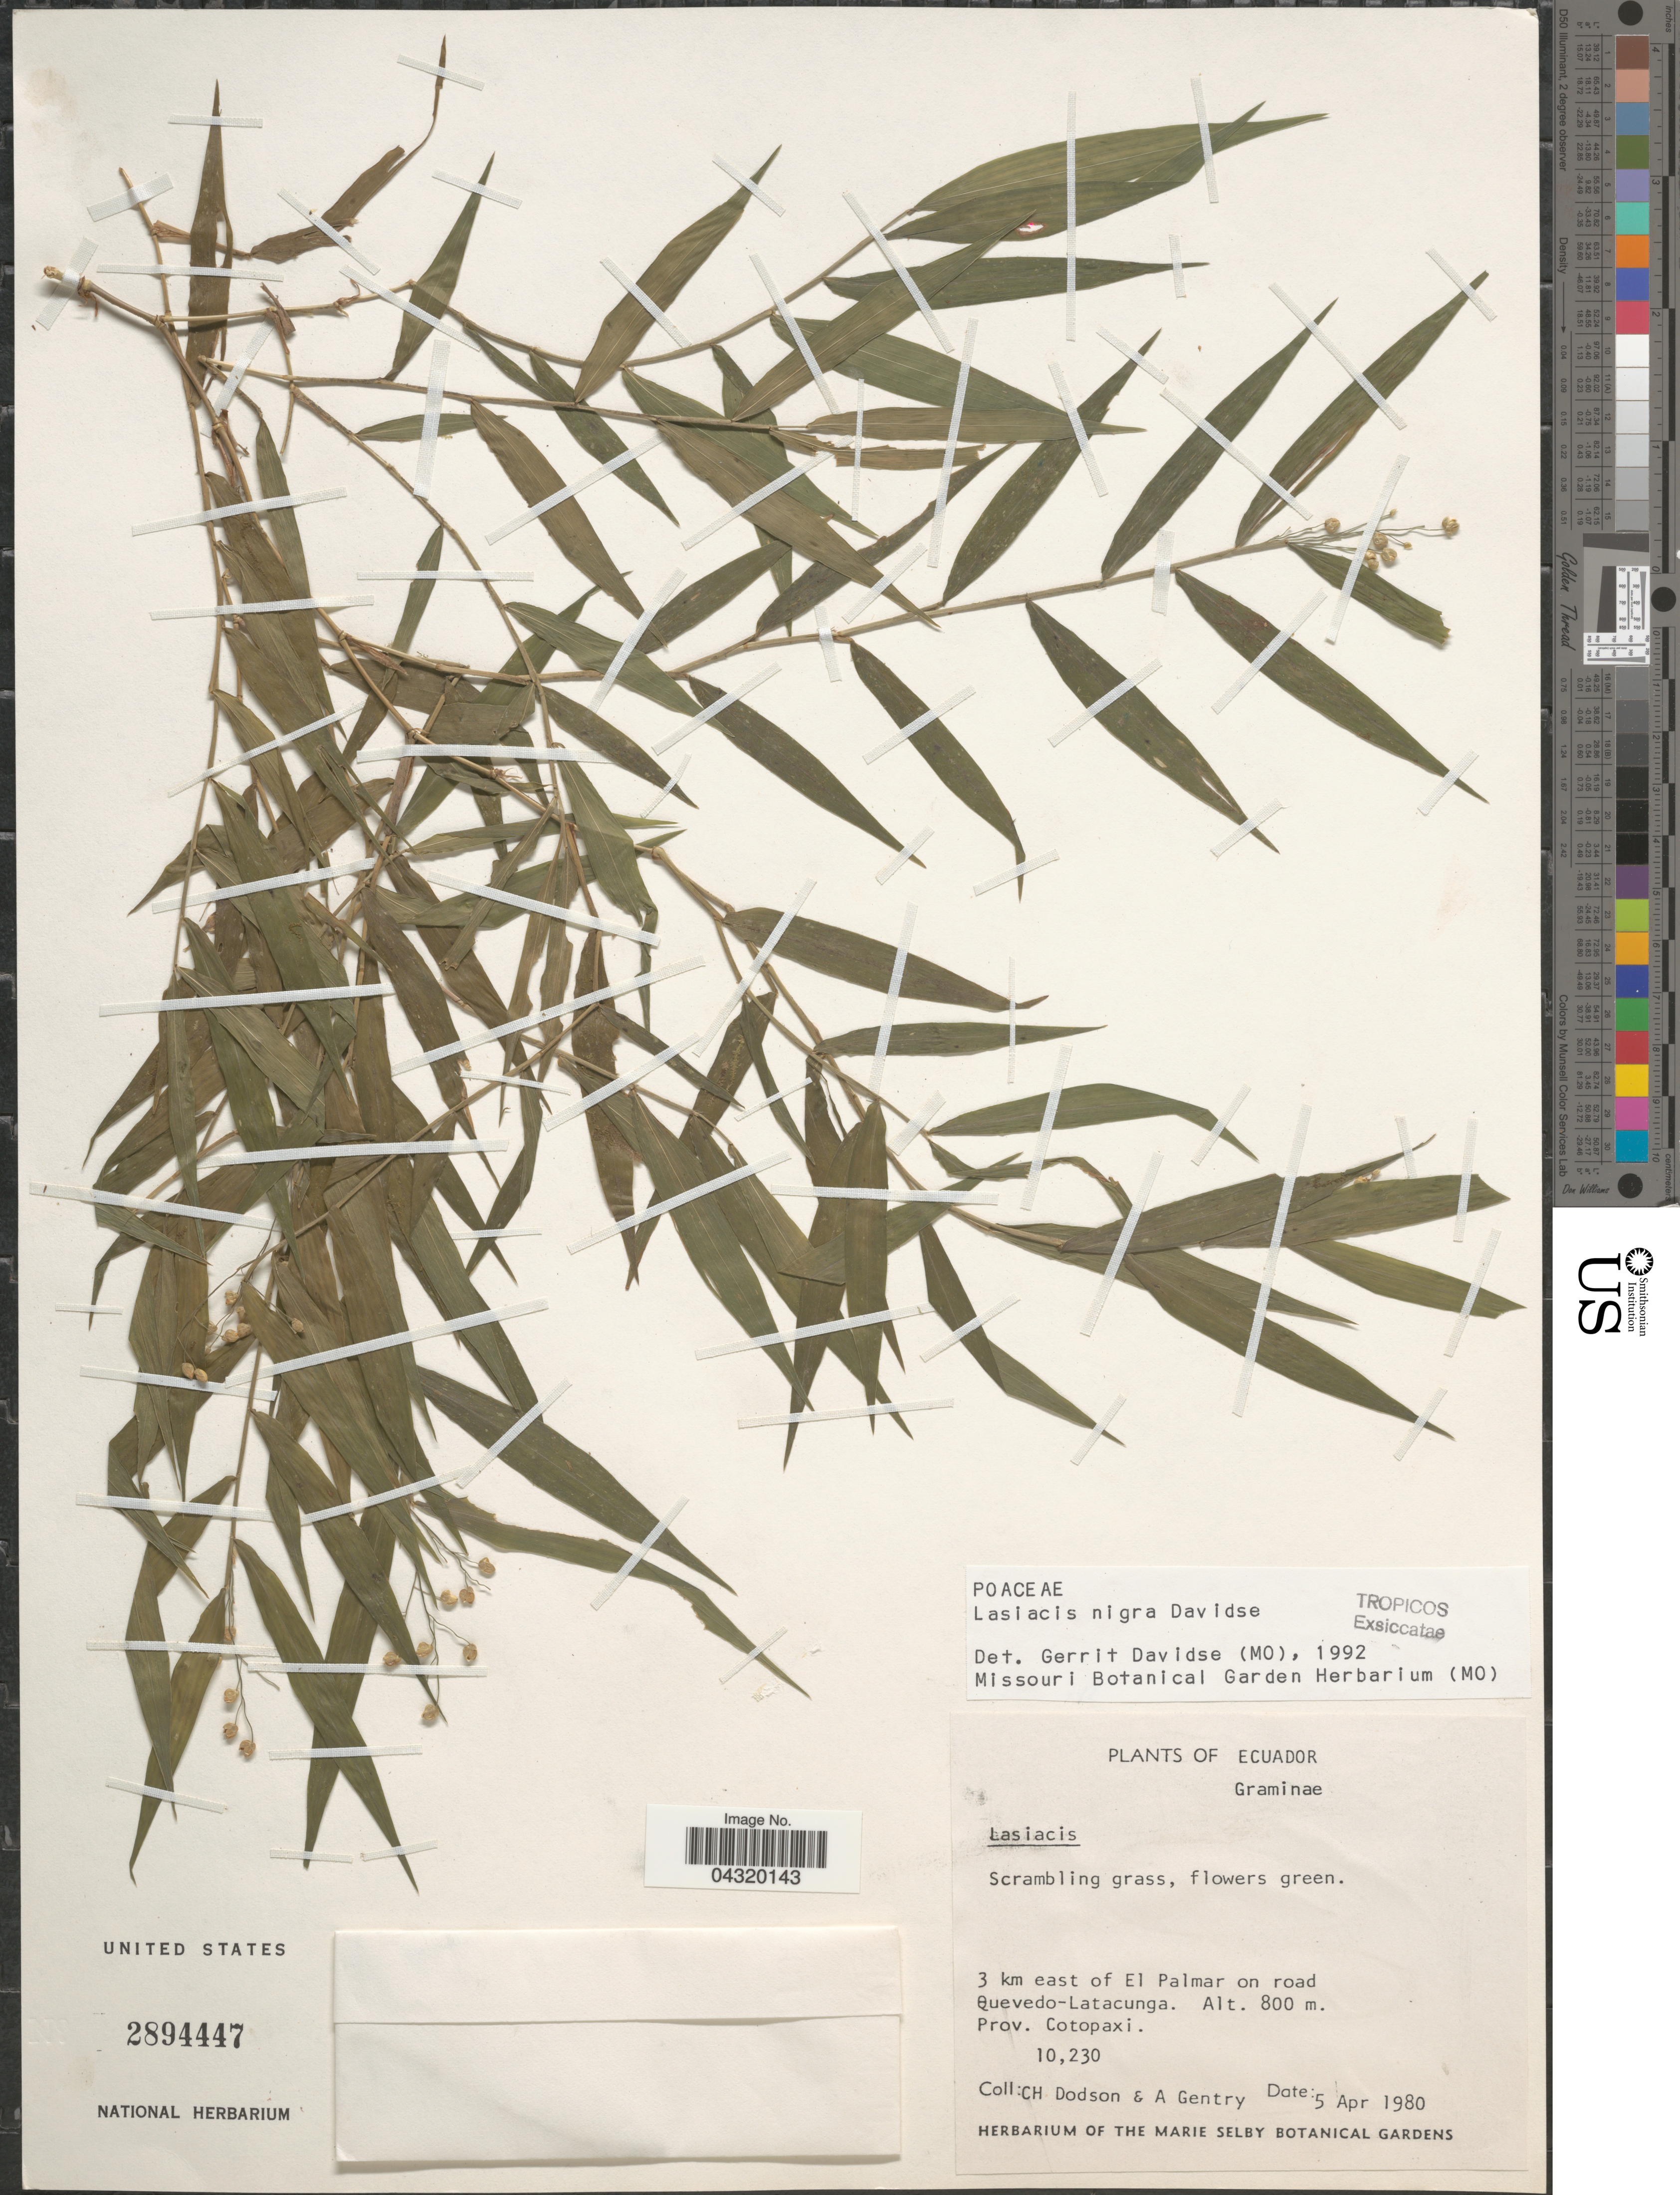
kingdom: Plantae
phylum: Tracheophyta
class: Liliopsida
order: Poales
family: Poaceae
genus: Lasiacis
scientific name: Lasiacis nigra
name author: Davidse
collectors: C. Dodson & A. H. Gentry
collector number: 10230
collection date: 1980-04-05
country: Ecuador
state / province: Cotopaxi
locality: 3 km east of El Palmar on road Quevedo-Latacunga.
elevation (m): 800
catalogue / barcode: US 2894447